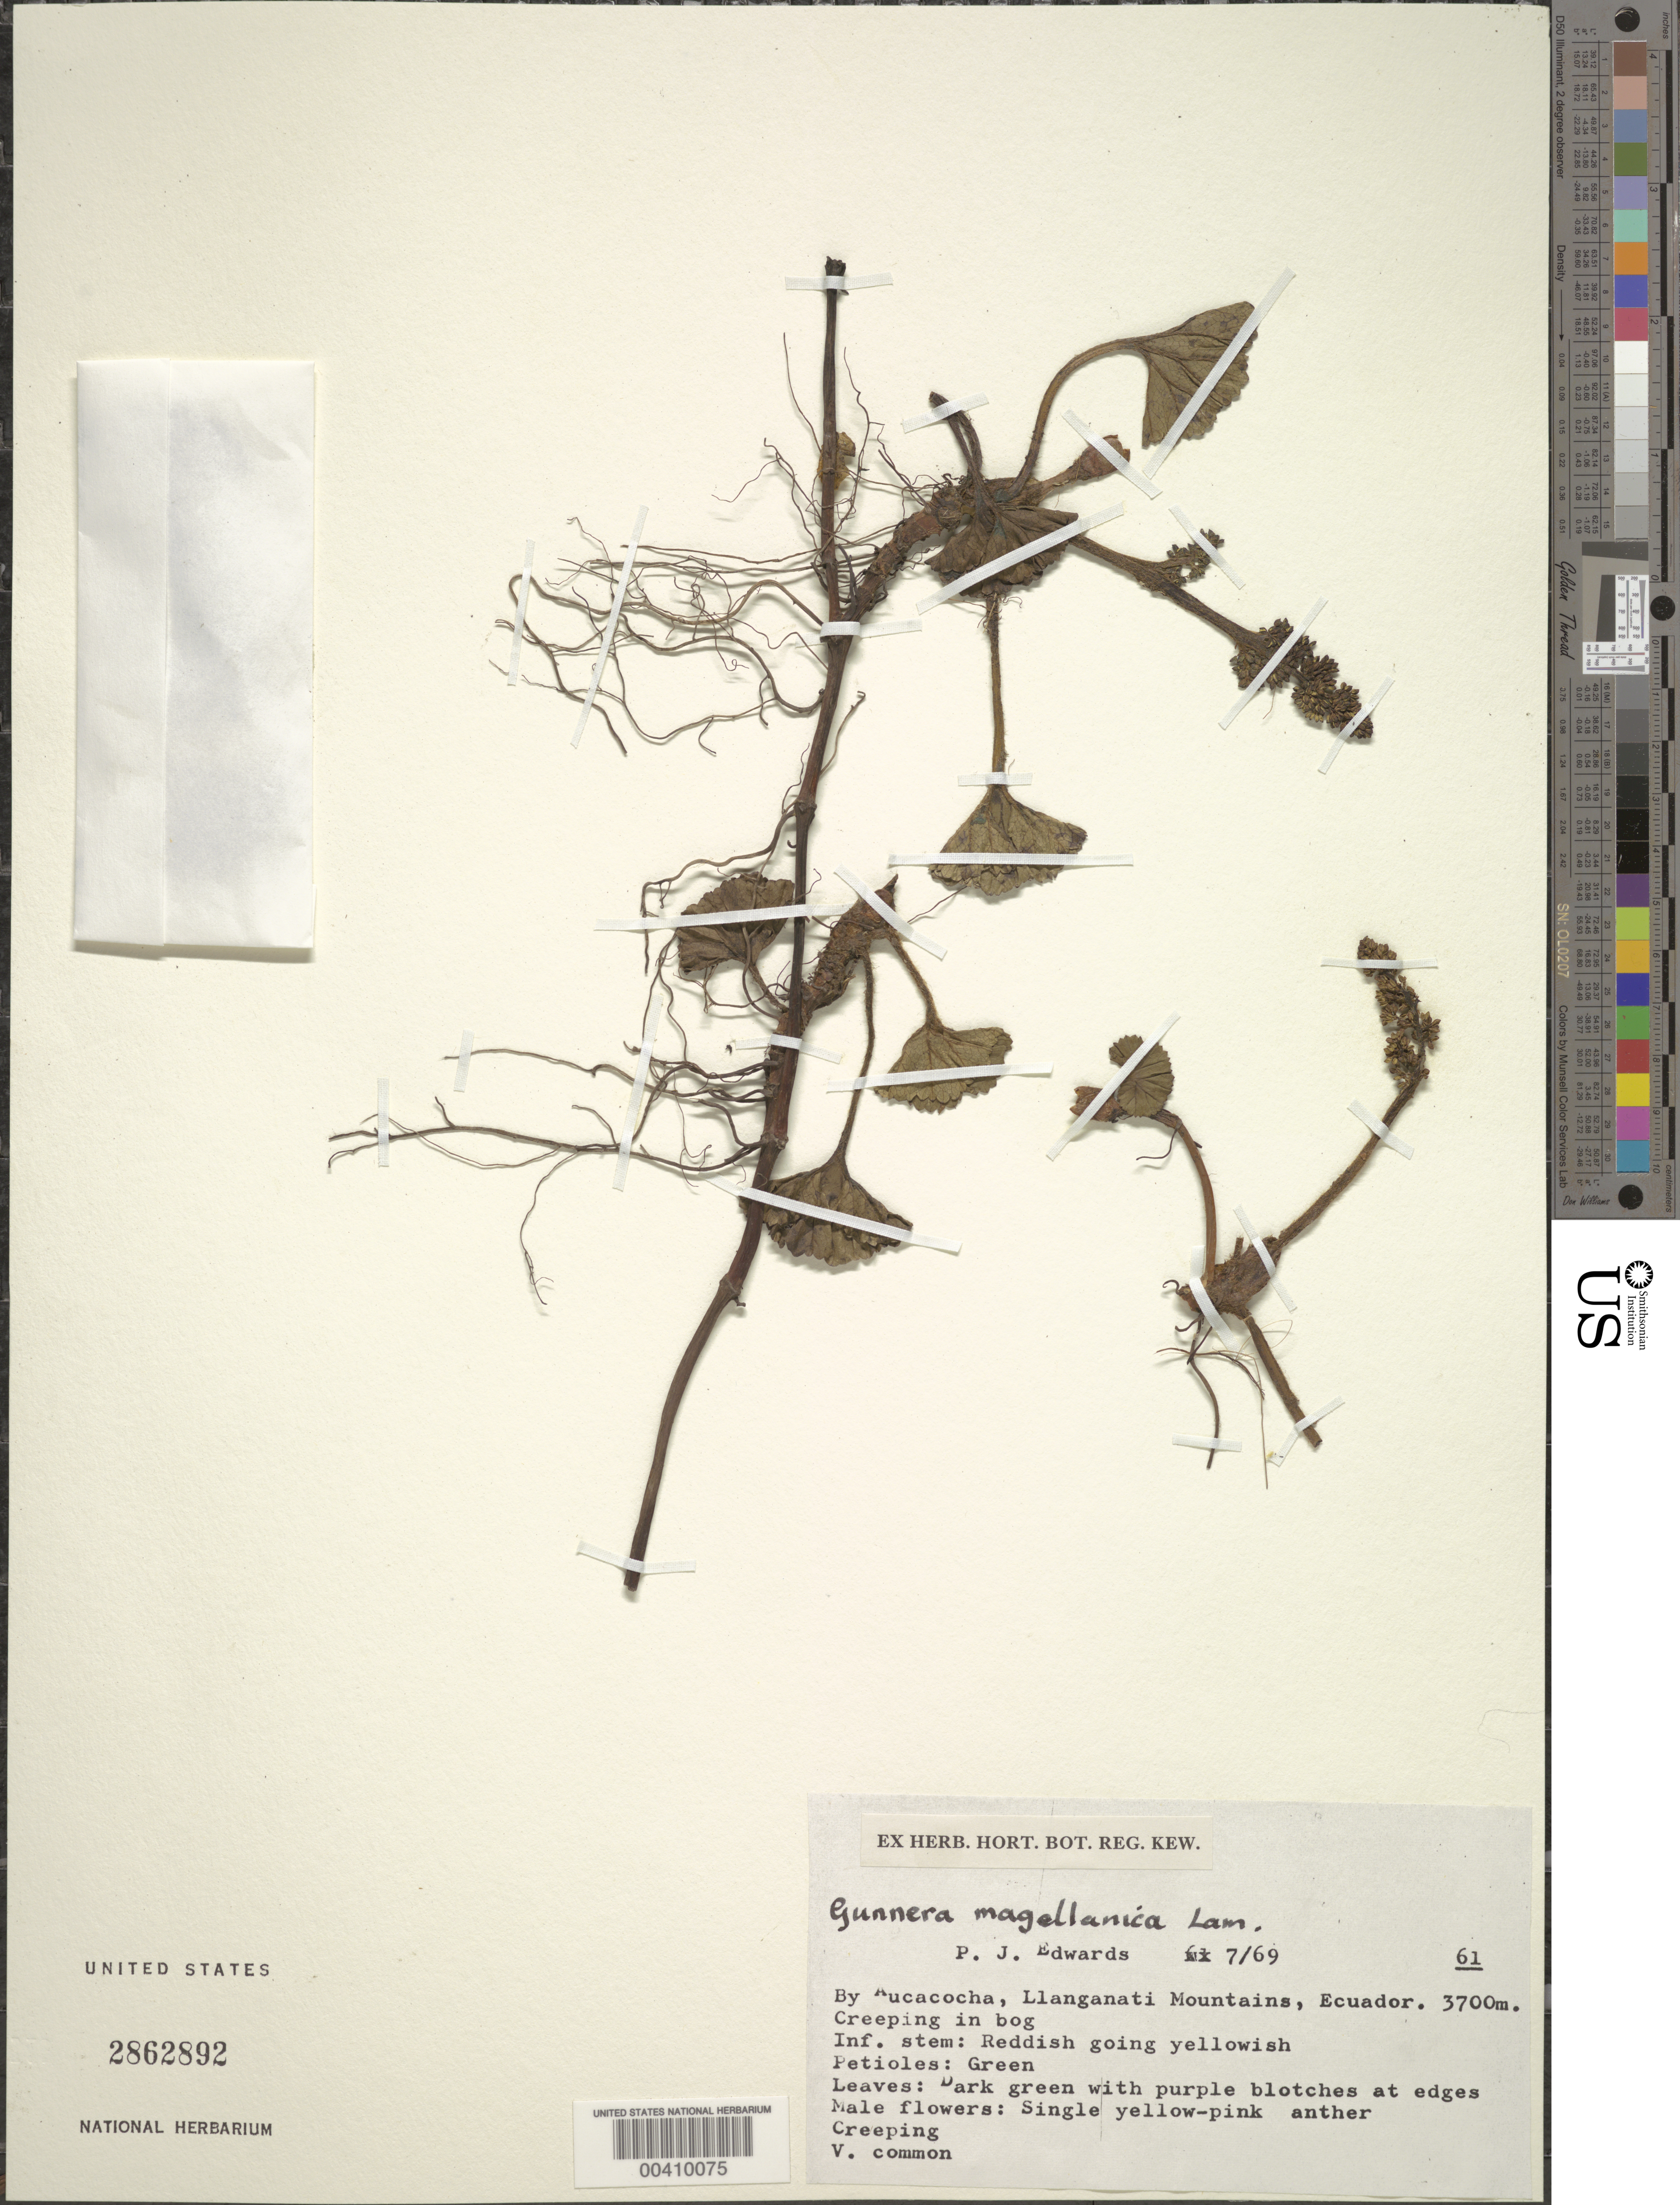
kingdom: Plantae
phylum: Tracheophyta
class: Magnoliopsida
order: Gunnerales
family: Gunneraceae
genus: Gunnera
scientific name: Gunnera magellanica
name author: Lam.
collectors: P. Edwards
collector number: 61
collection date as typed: Jul 1969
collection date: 1969-07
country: Ecuador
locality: By Aucacocha, Llanganti Mtns.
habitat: Creeping in bog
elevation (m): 3700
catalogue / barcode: US 2862892